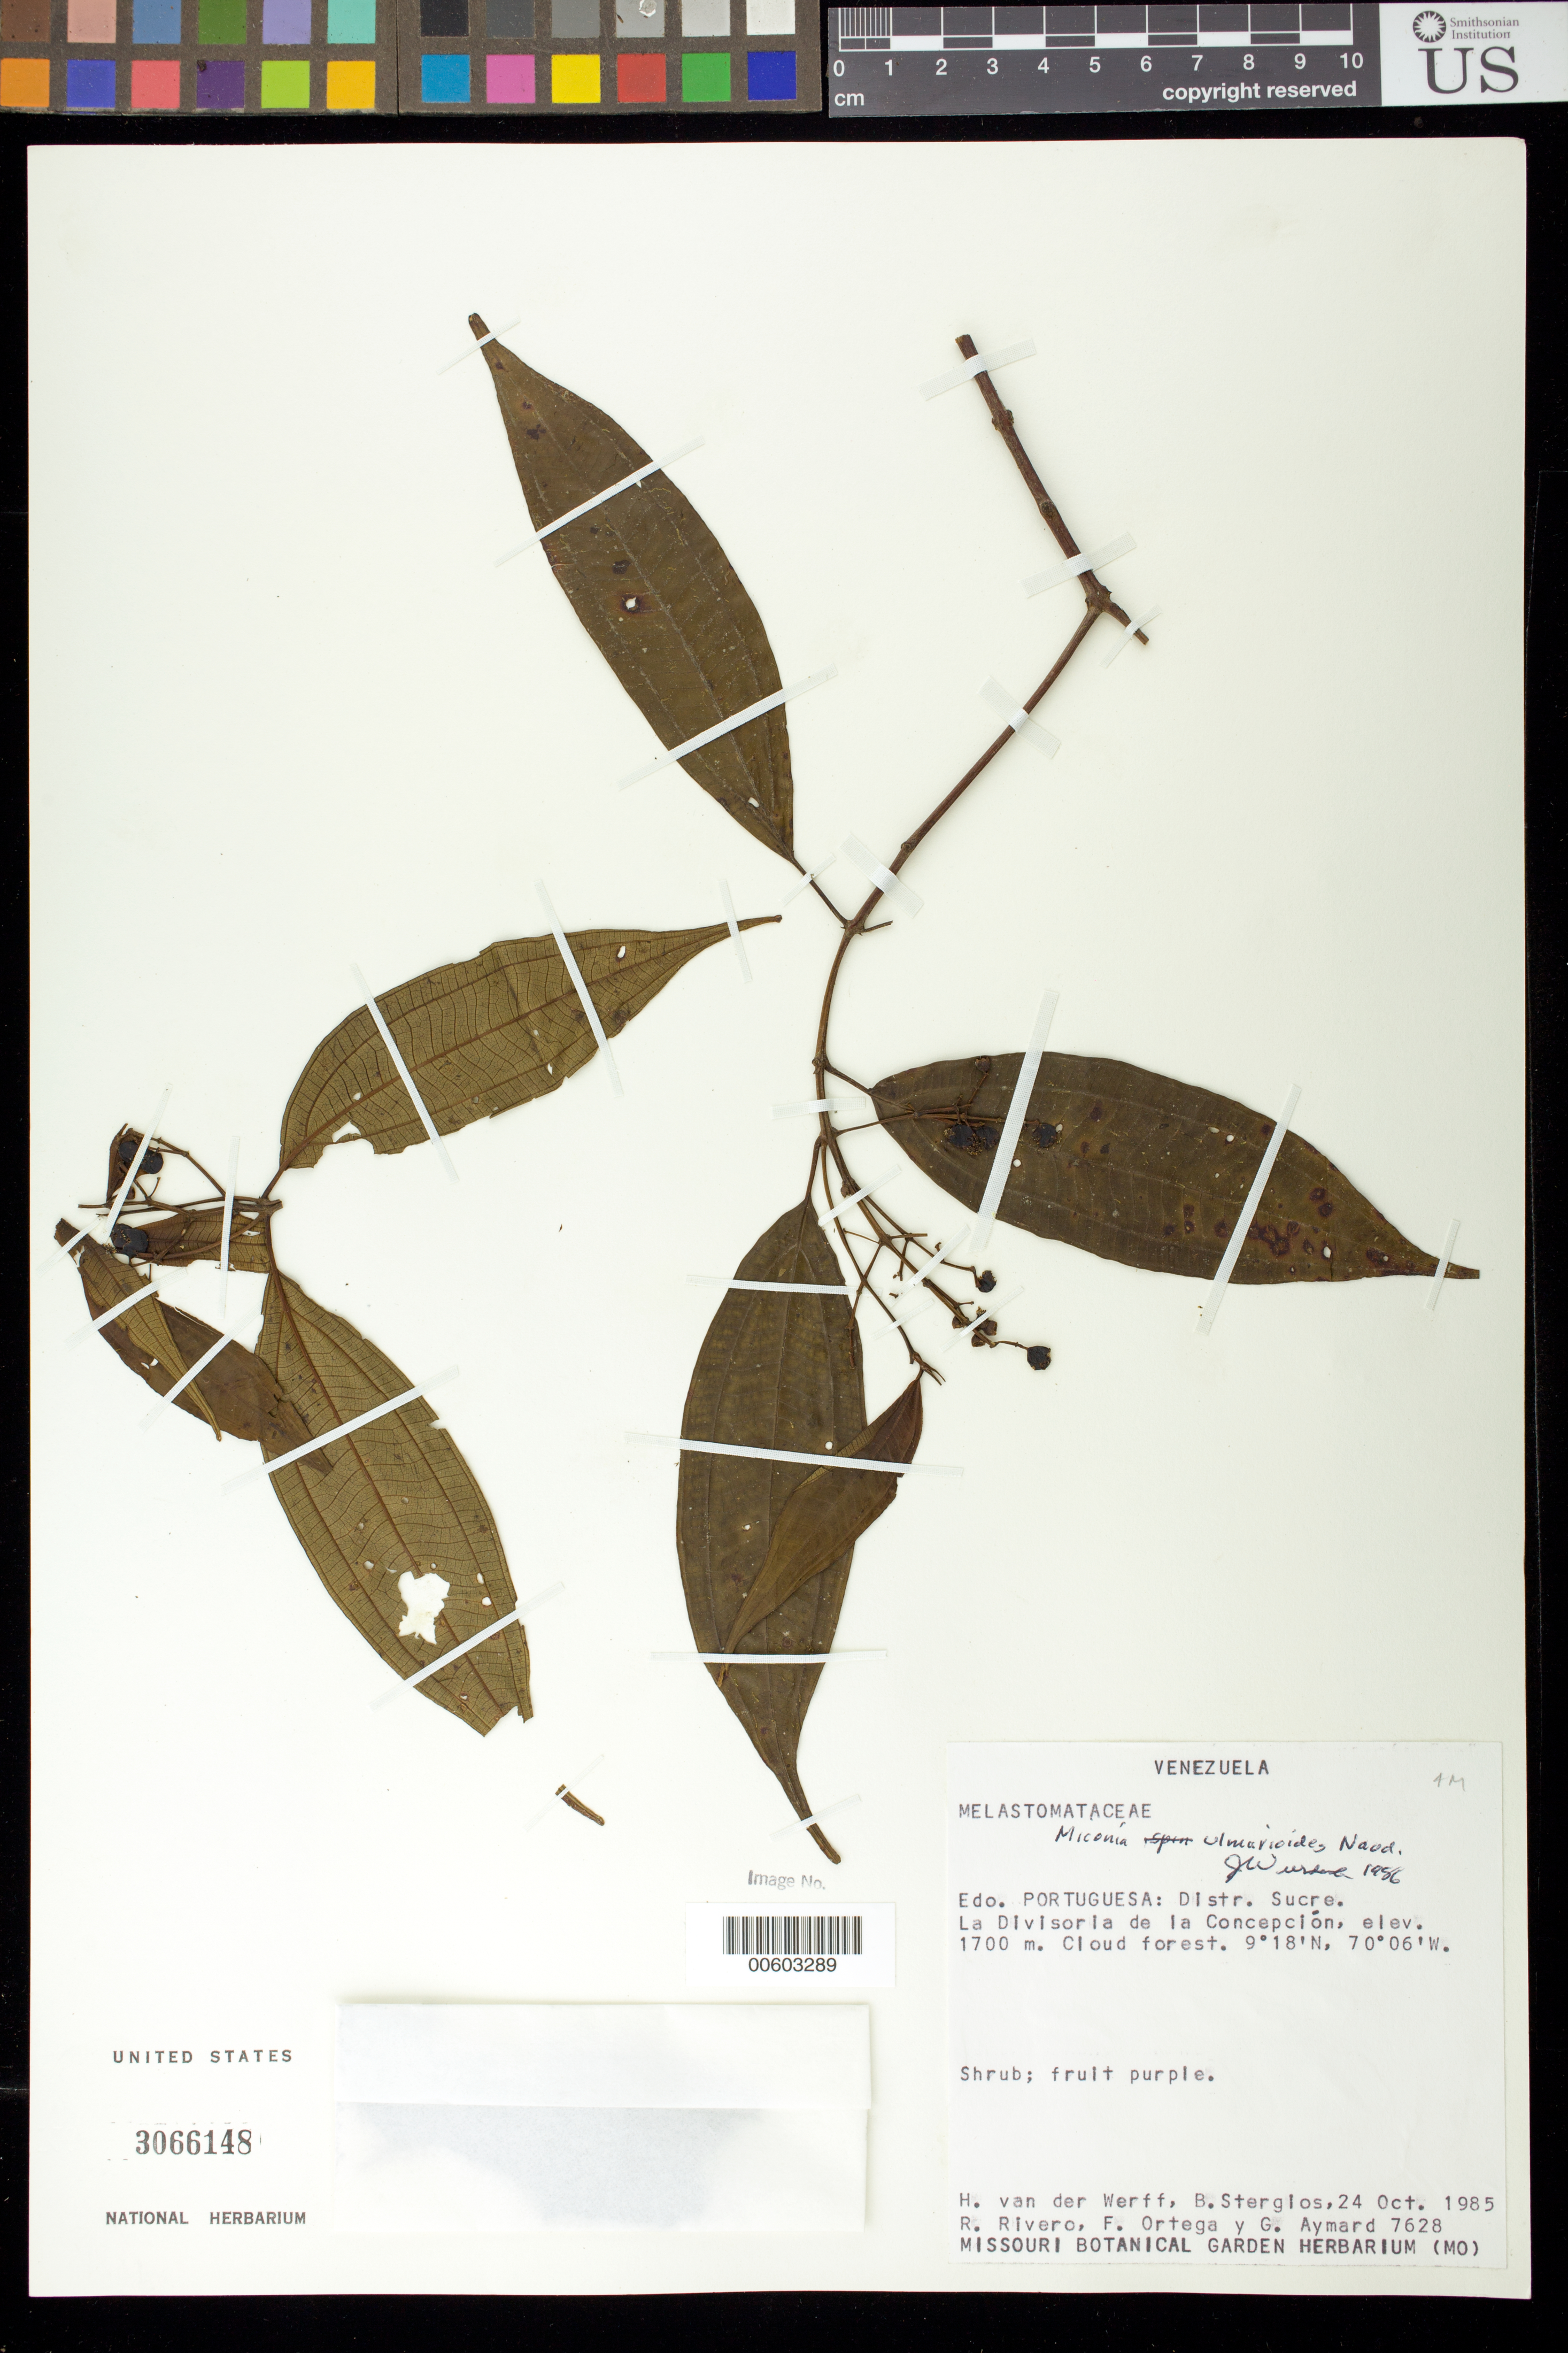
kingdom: Plantae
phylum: Tracheophyta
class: Magnoliopsida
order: Myrtales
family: Melastomataceae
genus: Miconia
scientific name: Miconia ulmarioides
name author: Naudin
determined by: Wurdack, John J., (US), US (UNITED STATES)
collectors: H. van der Werff, B. G. Stergios, R. Rivero, F. J. Ortega & G. A. Aymard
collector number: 7628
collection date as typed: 24 Oct 1985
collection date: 1985-10-24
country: Venezuela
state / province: Portuguesa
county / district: Sucre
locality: La Divisoria de la Concepción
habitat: Cloud forest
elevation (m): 1700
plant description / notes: MO, PORT, US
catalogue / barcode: US 3066148